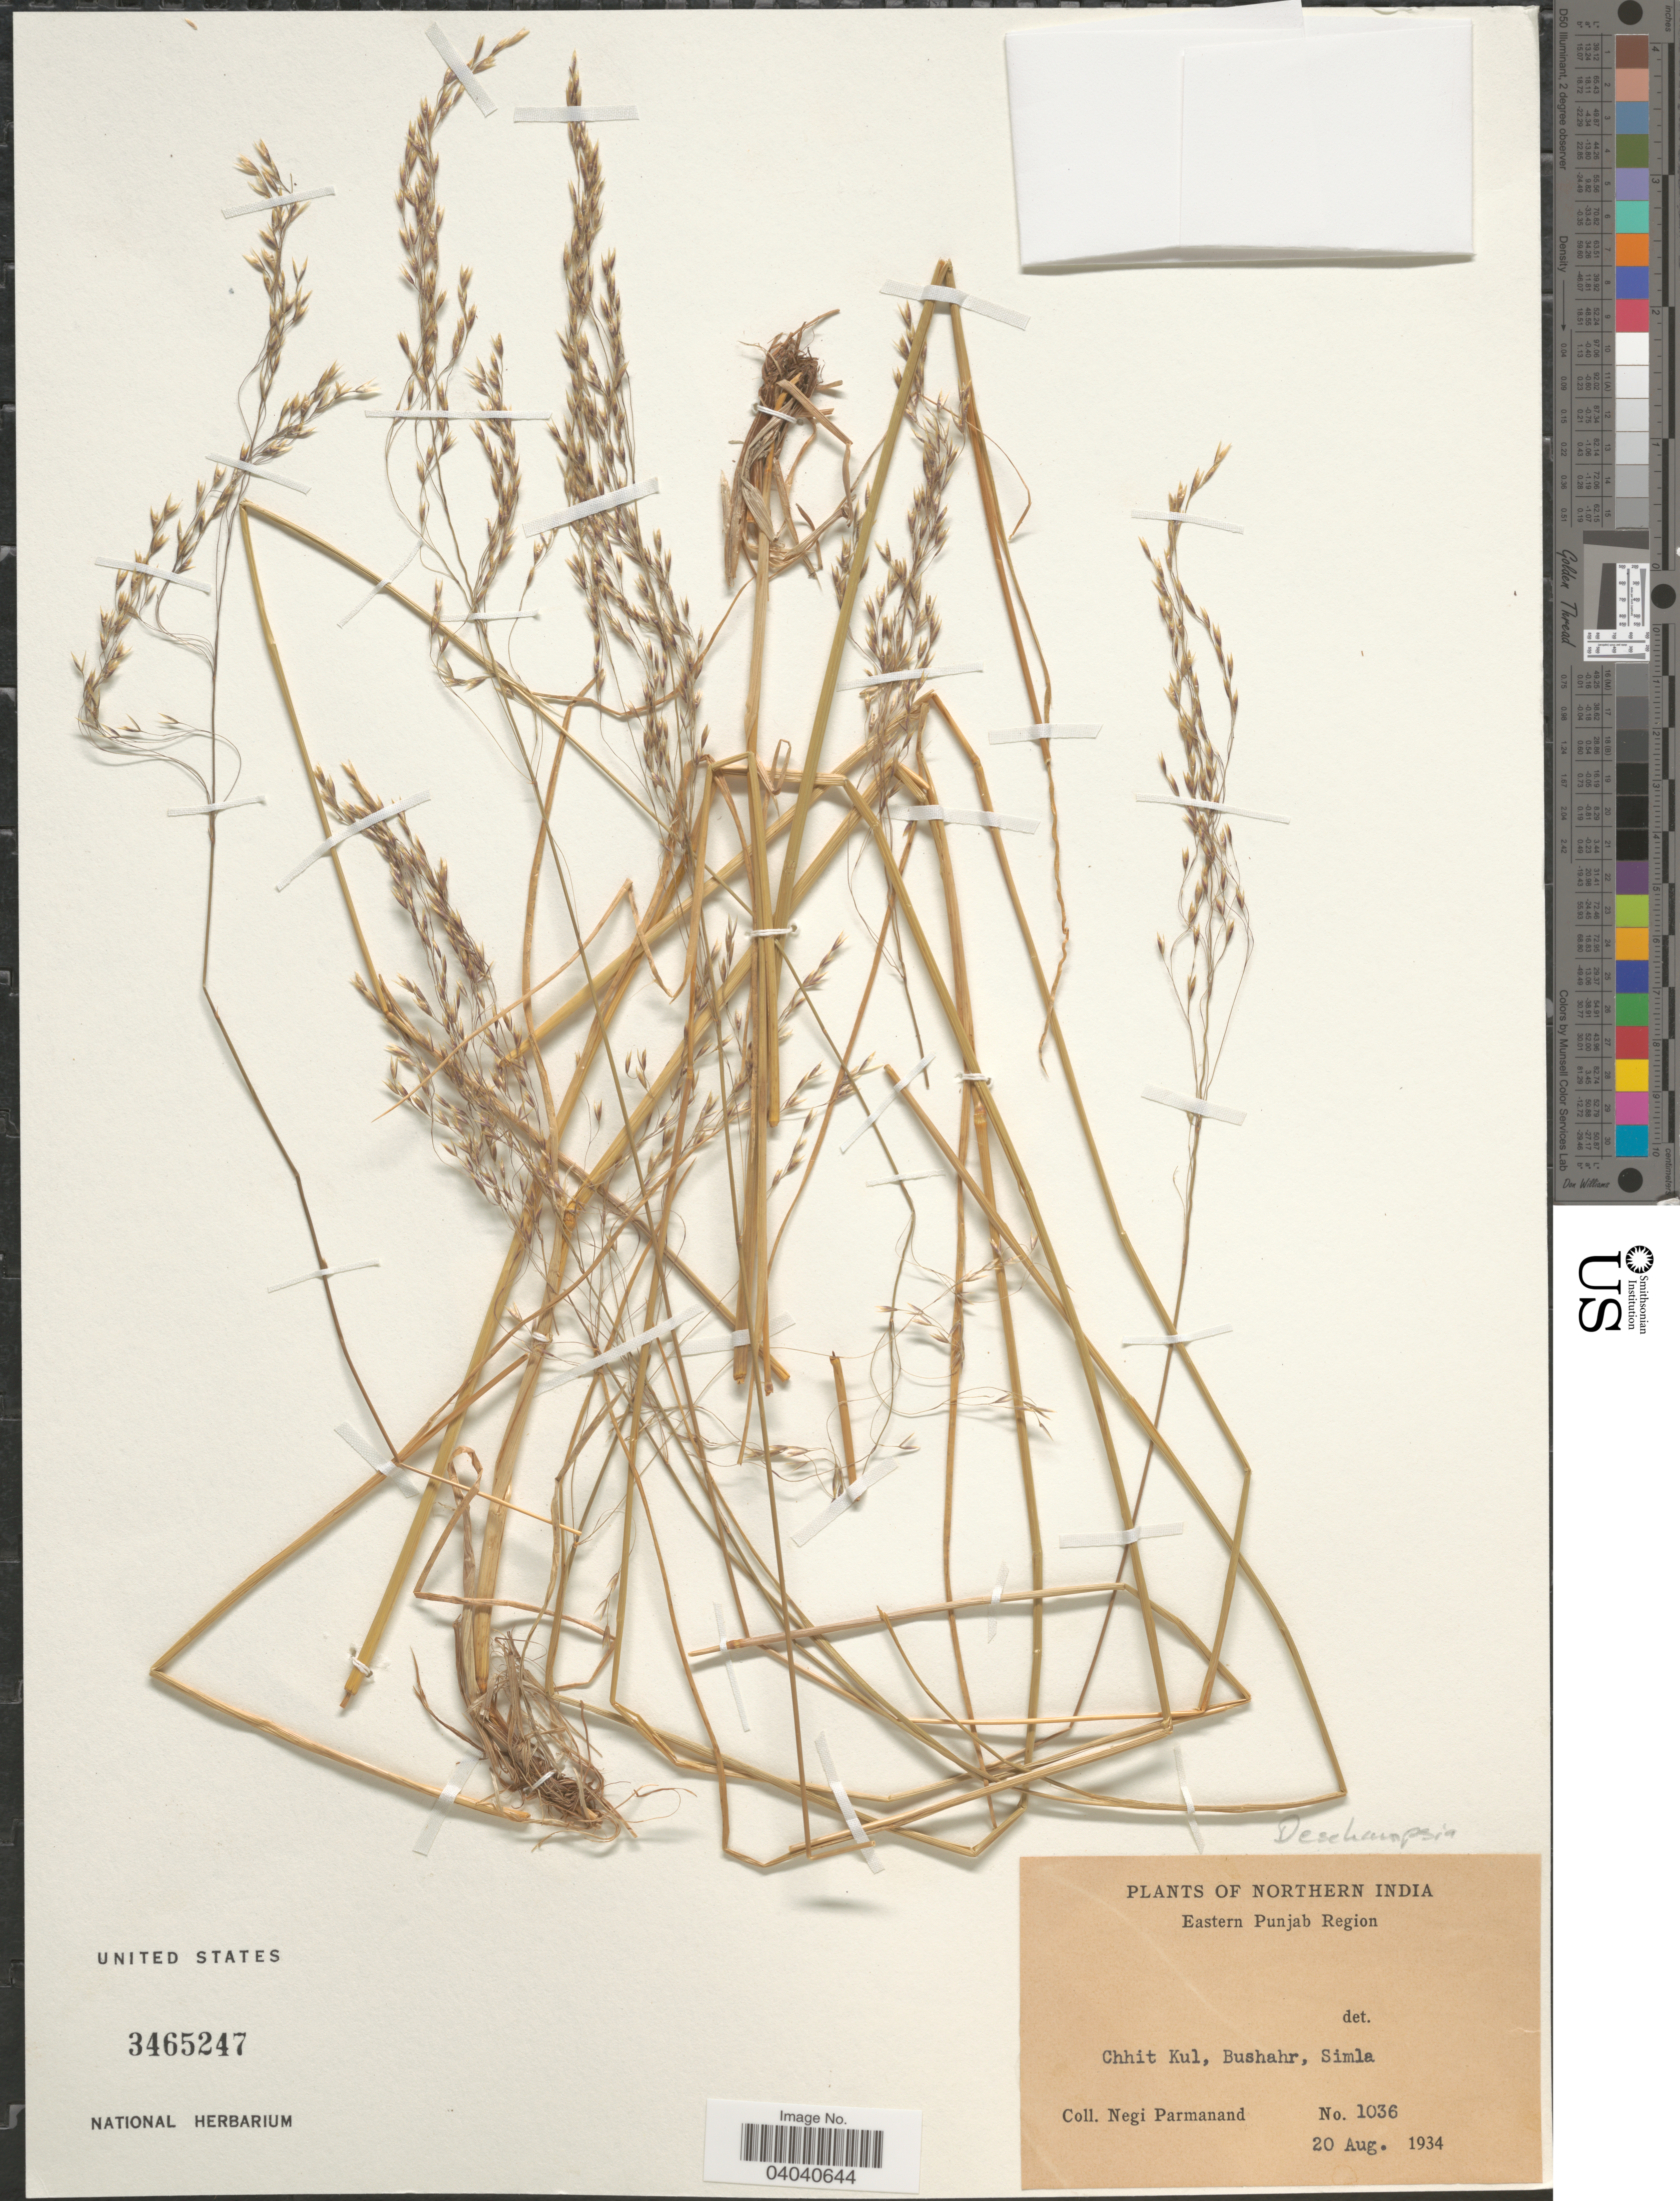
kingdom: Plantae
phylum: Tracheophyta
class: Liliopsida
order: Poales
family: Poaceae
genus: Deschampsia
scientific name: Deschampsia sp.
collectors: N. Parmanand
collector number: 1036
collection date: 1934-08-20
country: India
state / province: Himachal Pradesh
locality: Northern India. Eastern Punjab Region. Chhit Kul, Bushahr, Simla.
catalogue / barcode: US 3465247